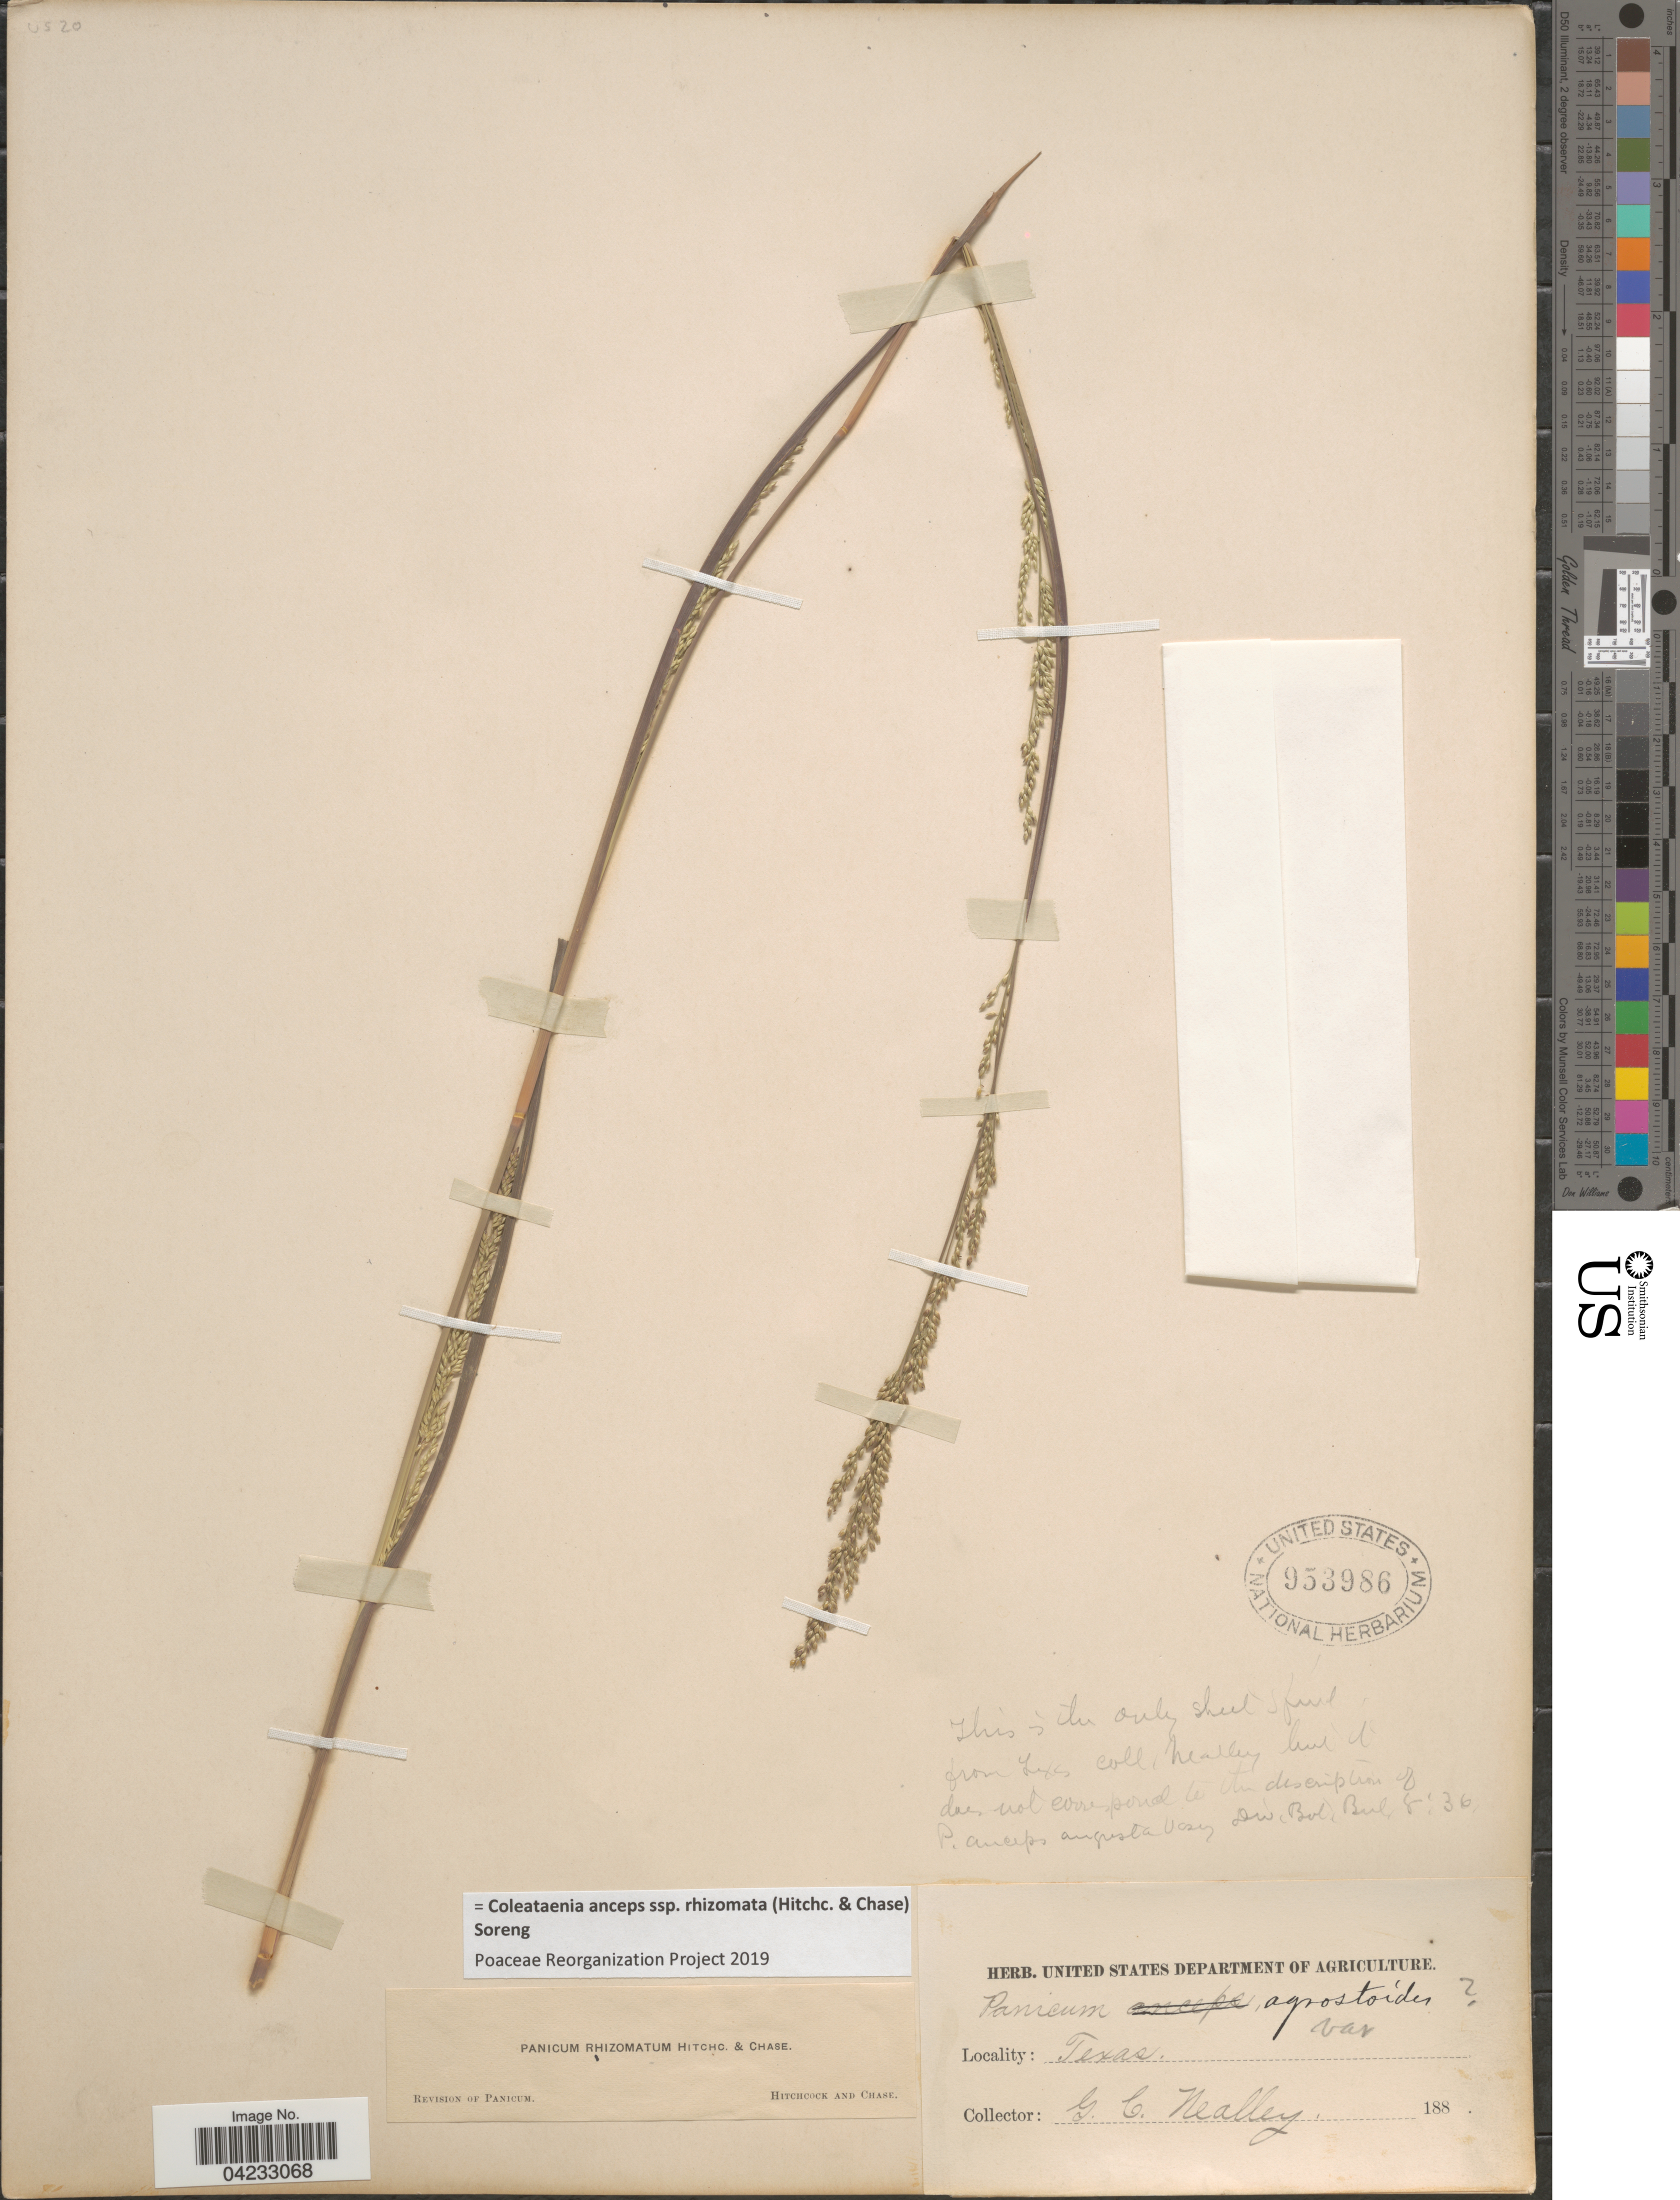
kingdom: Plantae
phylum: Tracheophyta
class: Liliopsida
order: Poales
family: Poaceae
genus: Coleataenia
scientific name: Coleataenia anceps subsp. rhizomata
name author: (Hitchc. & Chase) Soreng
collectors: G. C. Nealley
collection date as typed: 188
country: United States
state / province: Texas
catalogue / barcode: US 953986